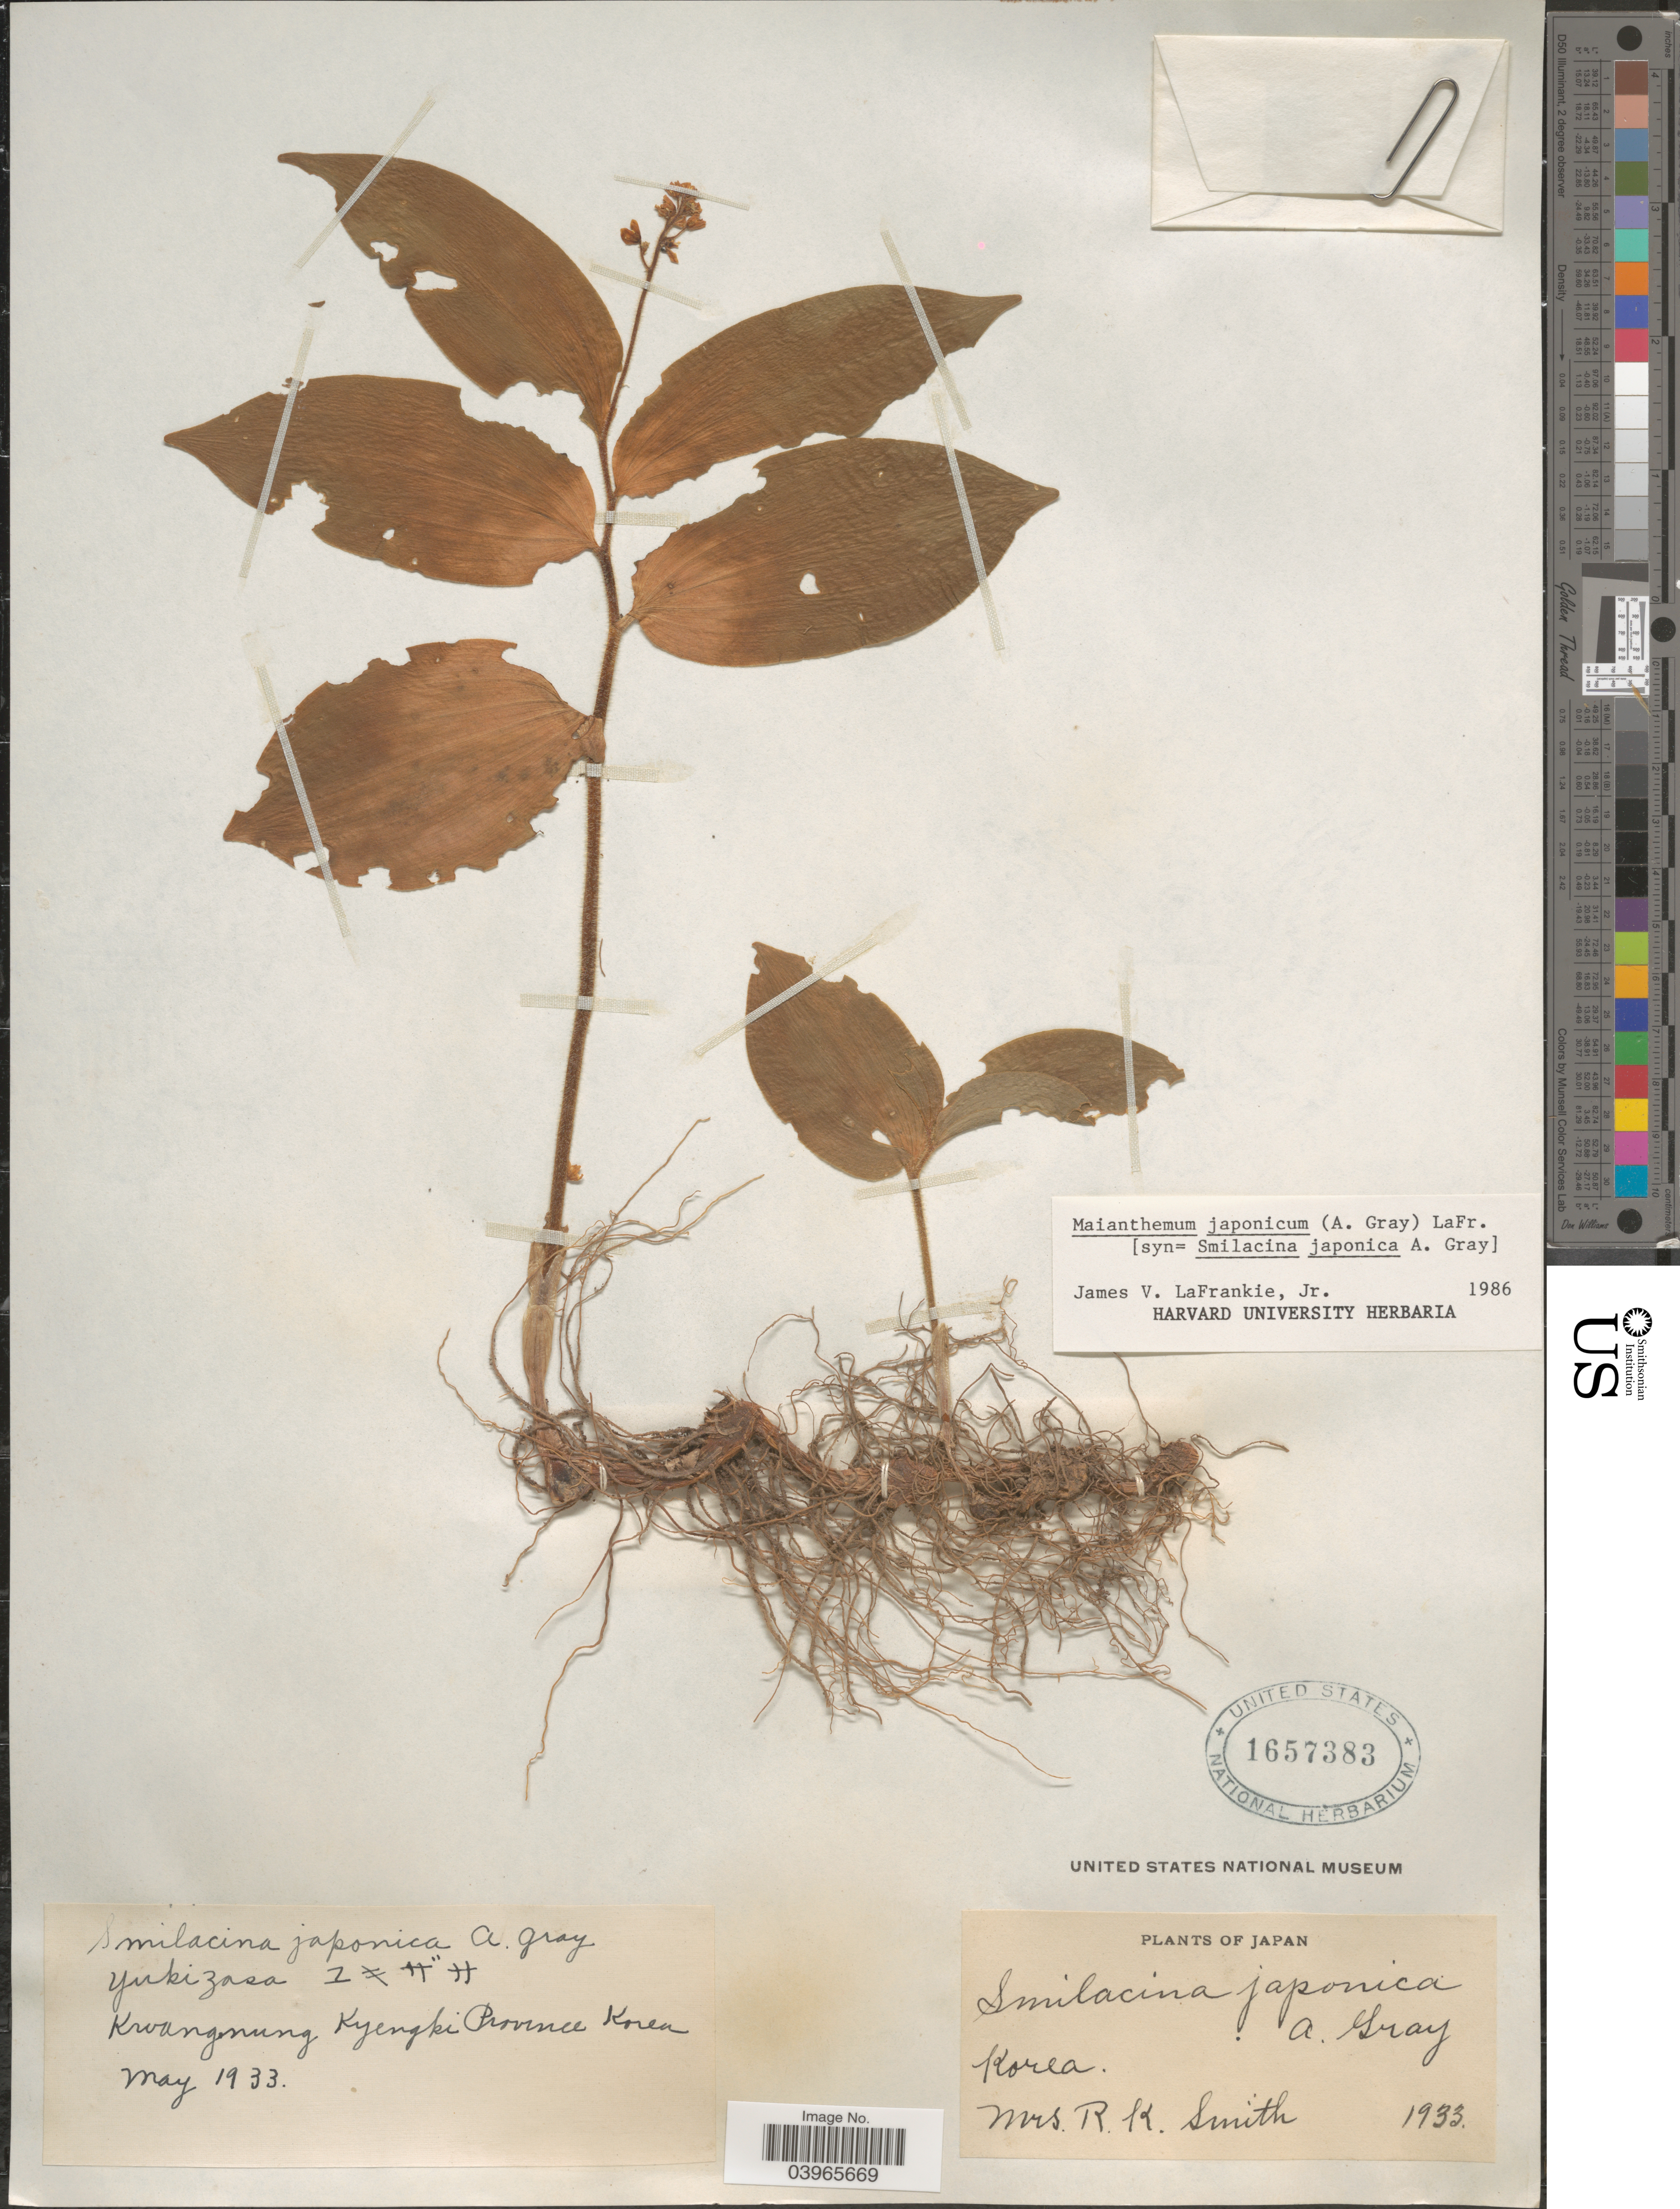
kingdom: Plantae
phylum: Tracheophyta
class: Liliopsida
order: Asparagales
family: Asparagaceae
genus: Maianthemum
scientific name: Maianthemum japonicum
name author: (A. Gray) La Frankie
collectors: R. Smith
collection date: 1933-05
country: South Korea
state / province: Gyeonggi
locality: Kwangnung Kyengki Province.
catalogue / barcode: US 1657383